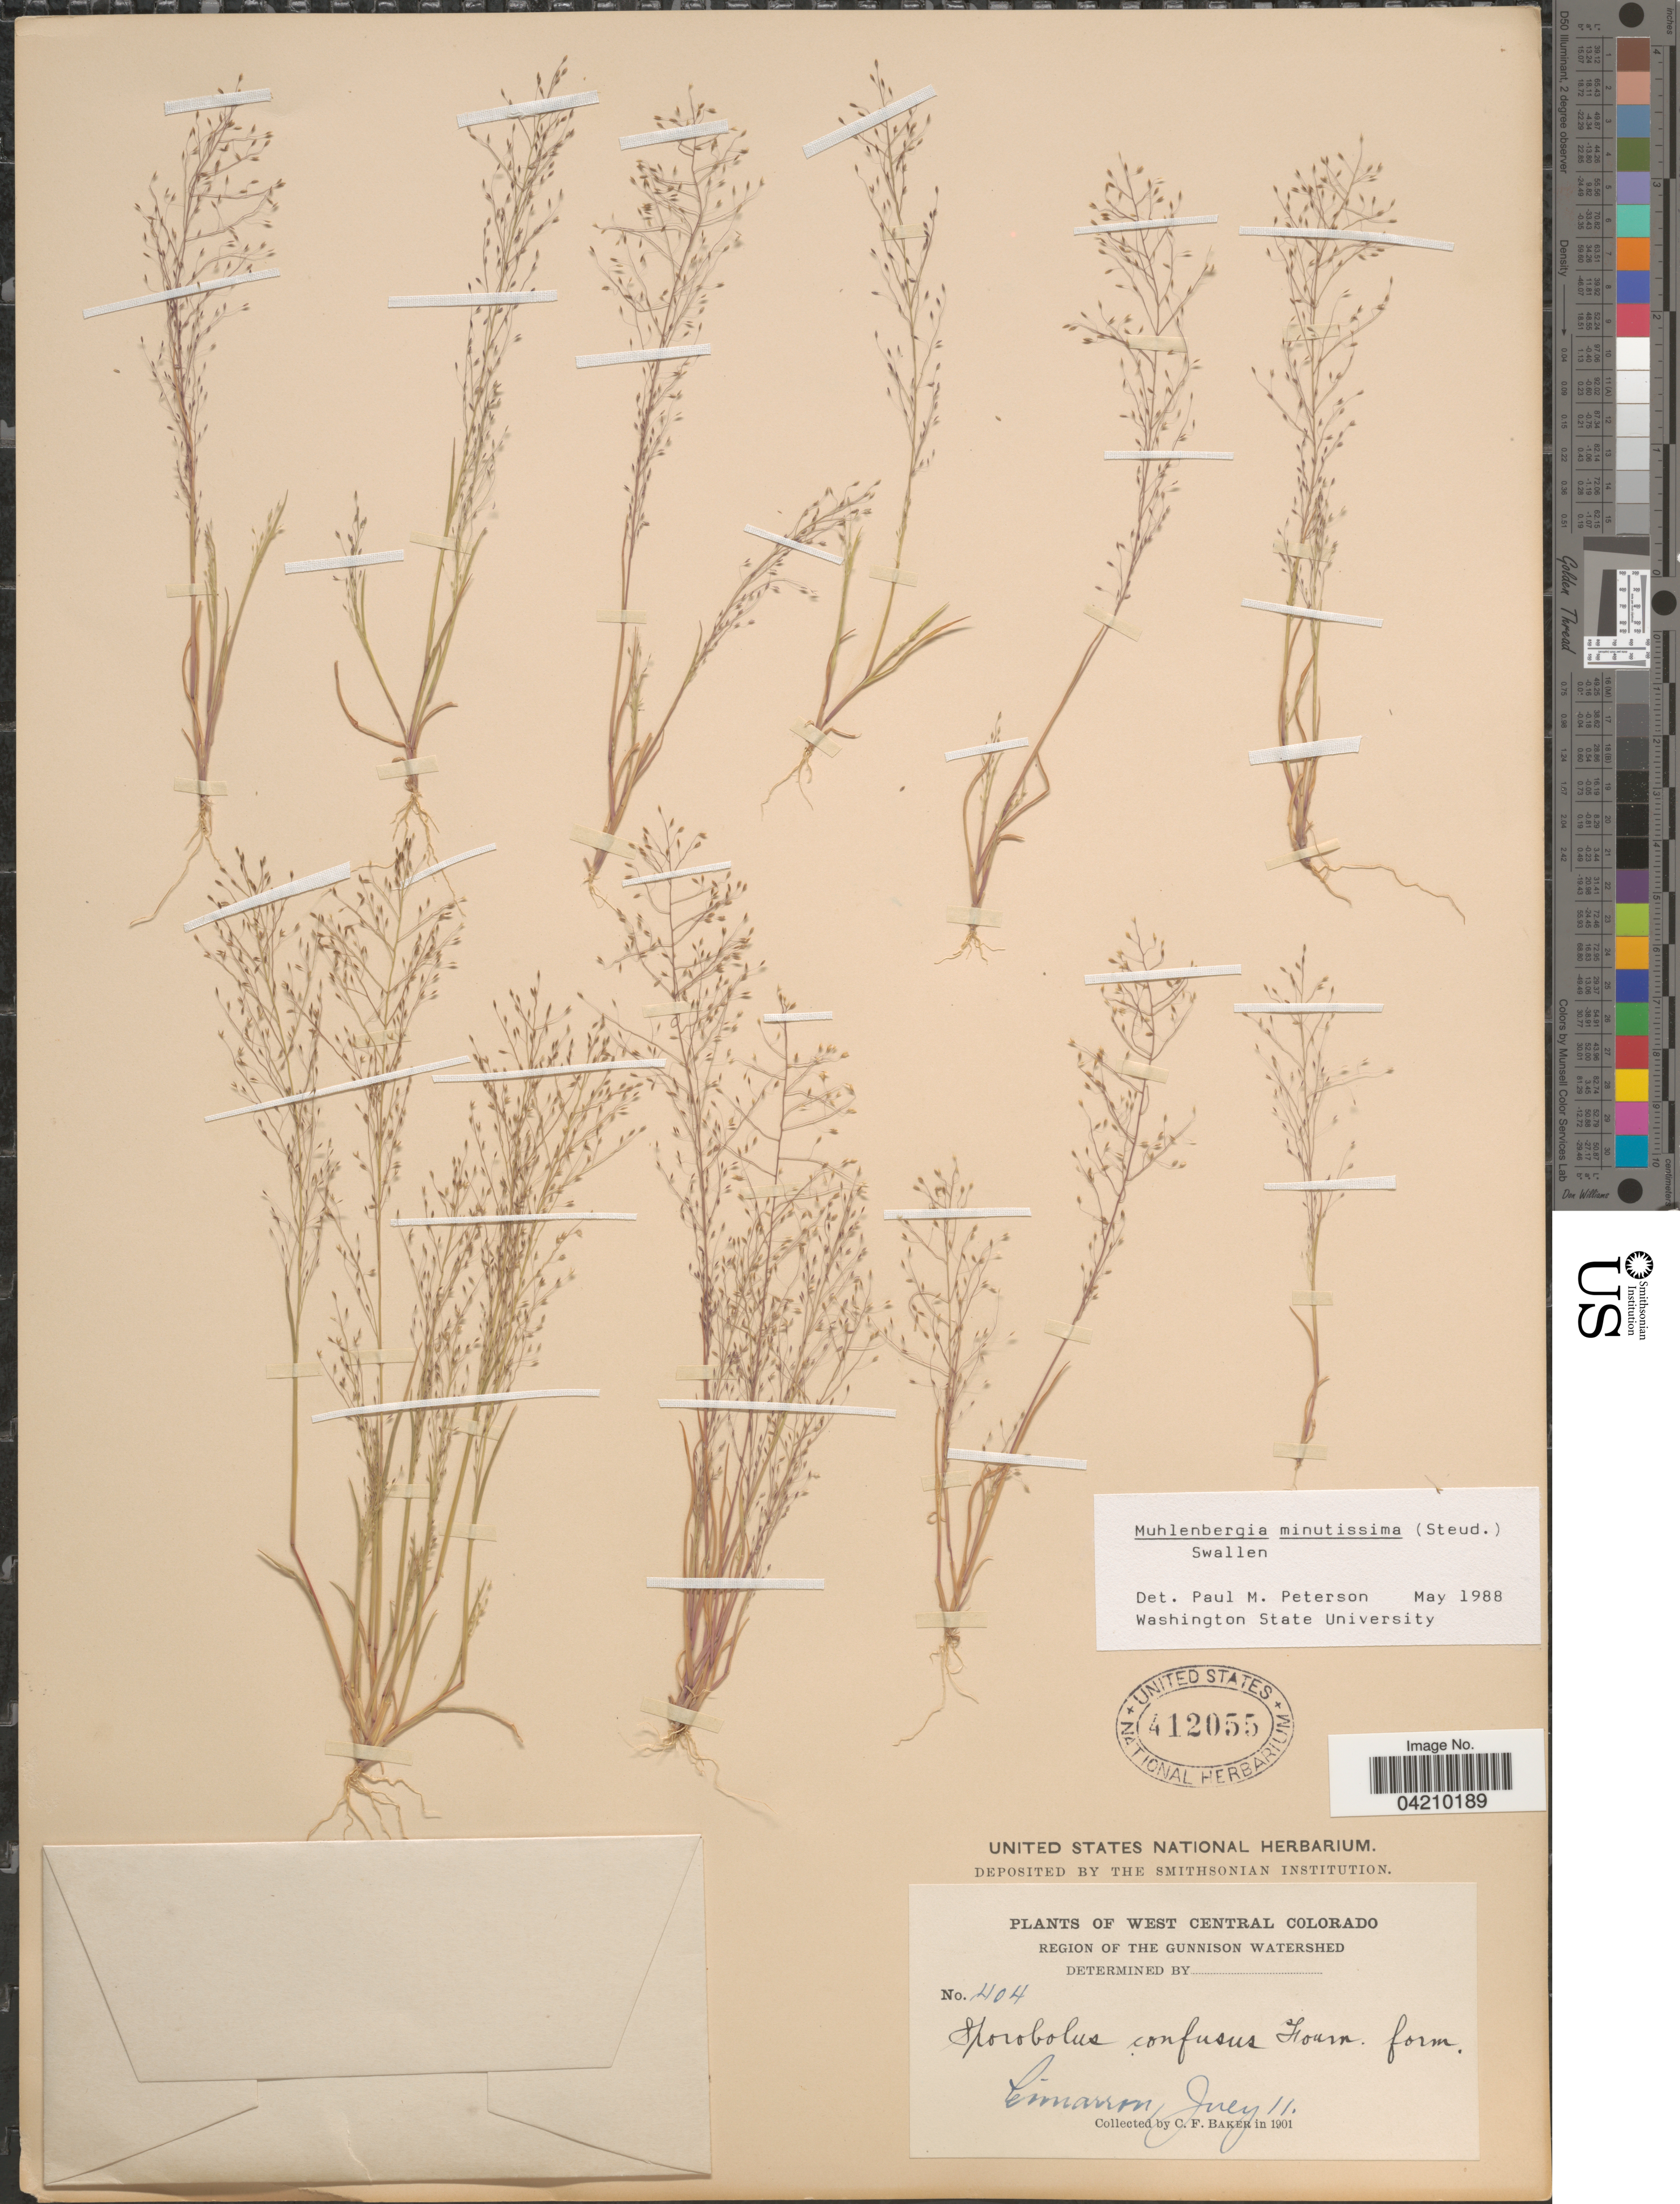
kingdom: Plantae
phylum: Tracheophyta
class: Liliopsida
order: Poales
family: Poaceae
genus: Muhlenbergia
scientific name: Muhlenbergia minutissima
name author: (Steud.) Swallen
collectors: C. F. Baker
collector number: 404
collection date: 1901-07-11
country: United States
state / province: Colorado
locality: West Central Colorado. Region of the Gunnison Watershed. Cimarron.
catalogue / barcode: US 412055